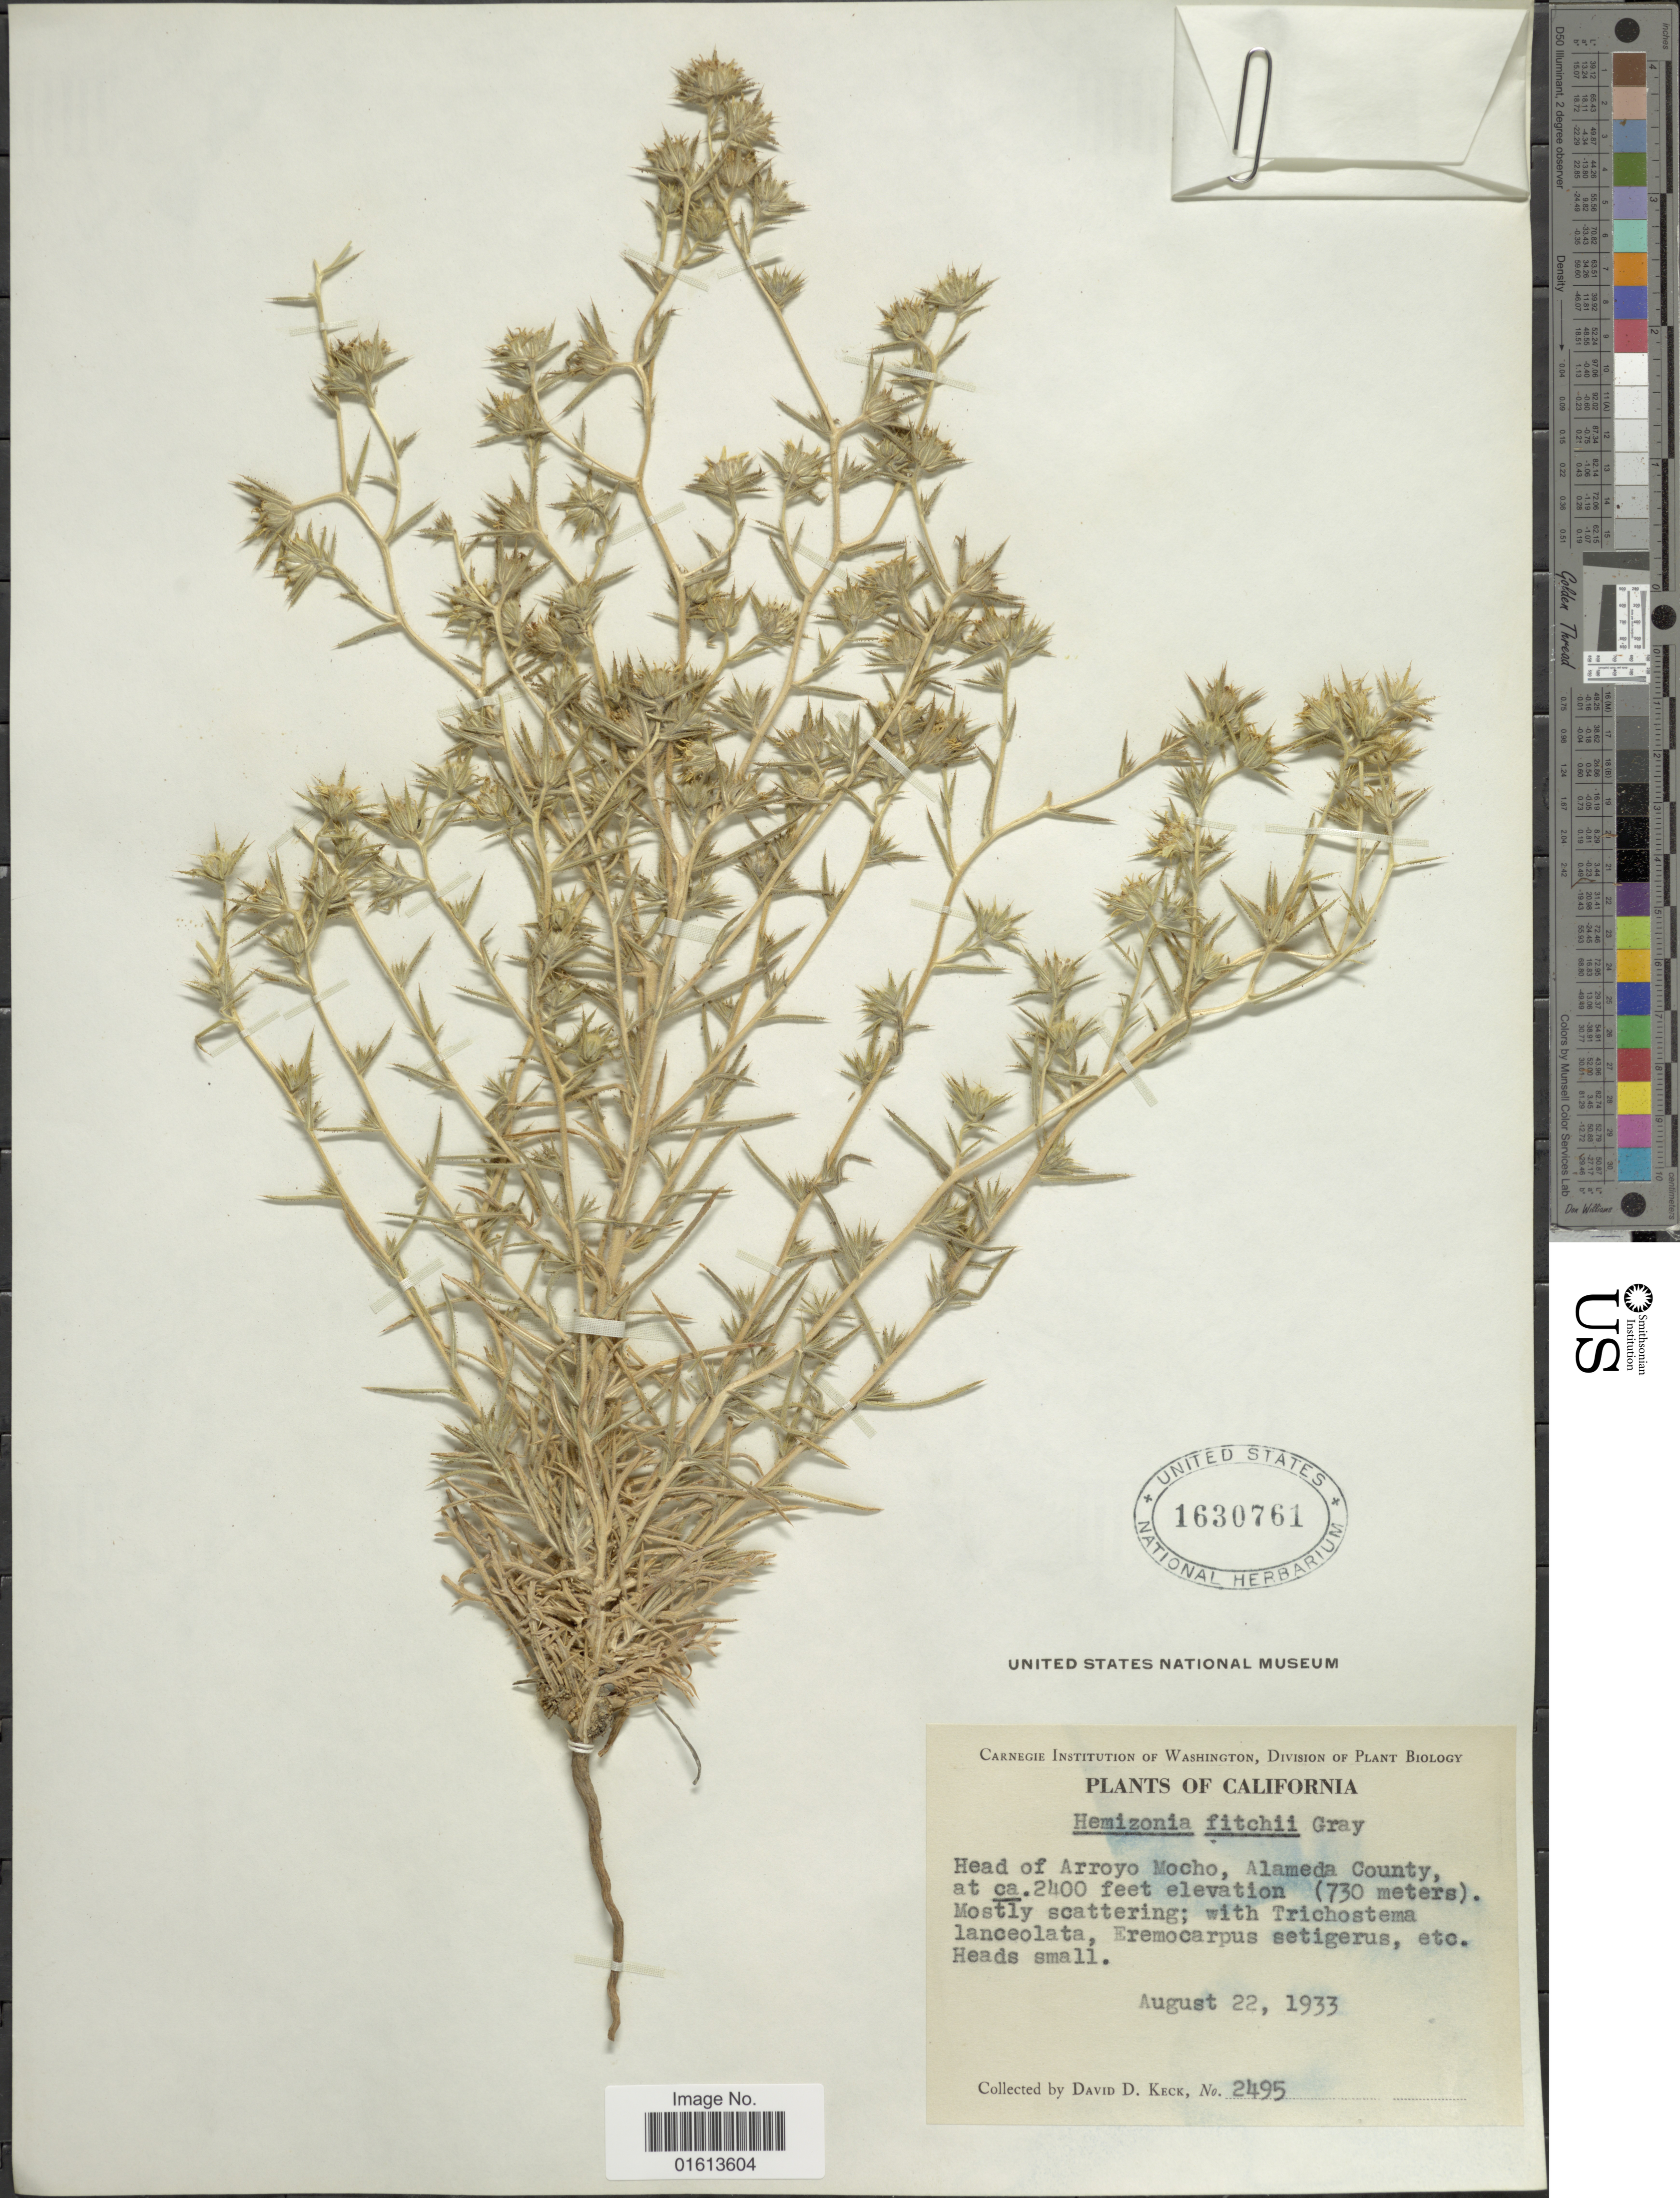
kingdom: Plantae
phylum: Tracheophyta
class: Magnoliopsida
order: Asterales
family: Asteraceae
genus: Centromadia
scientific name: Centromadia fitchii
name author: (A. Gray) Greene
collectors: D. D. Keck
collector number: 2495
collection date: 1933-08-22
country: United States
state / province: California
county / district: Alameda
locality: California. Head of Arroyo Mocho, Alameda COunty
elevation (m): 730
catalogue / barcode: US 1630761